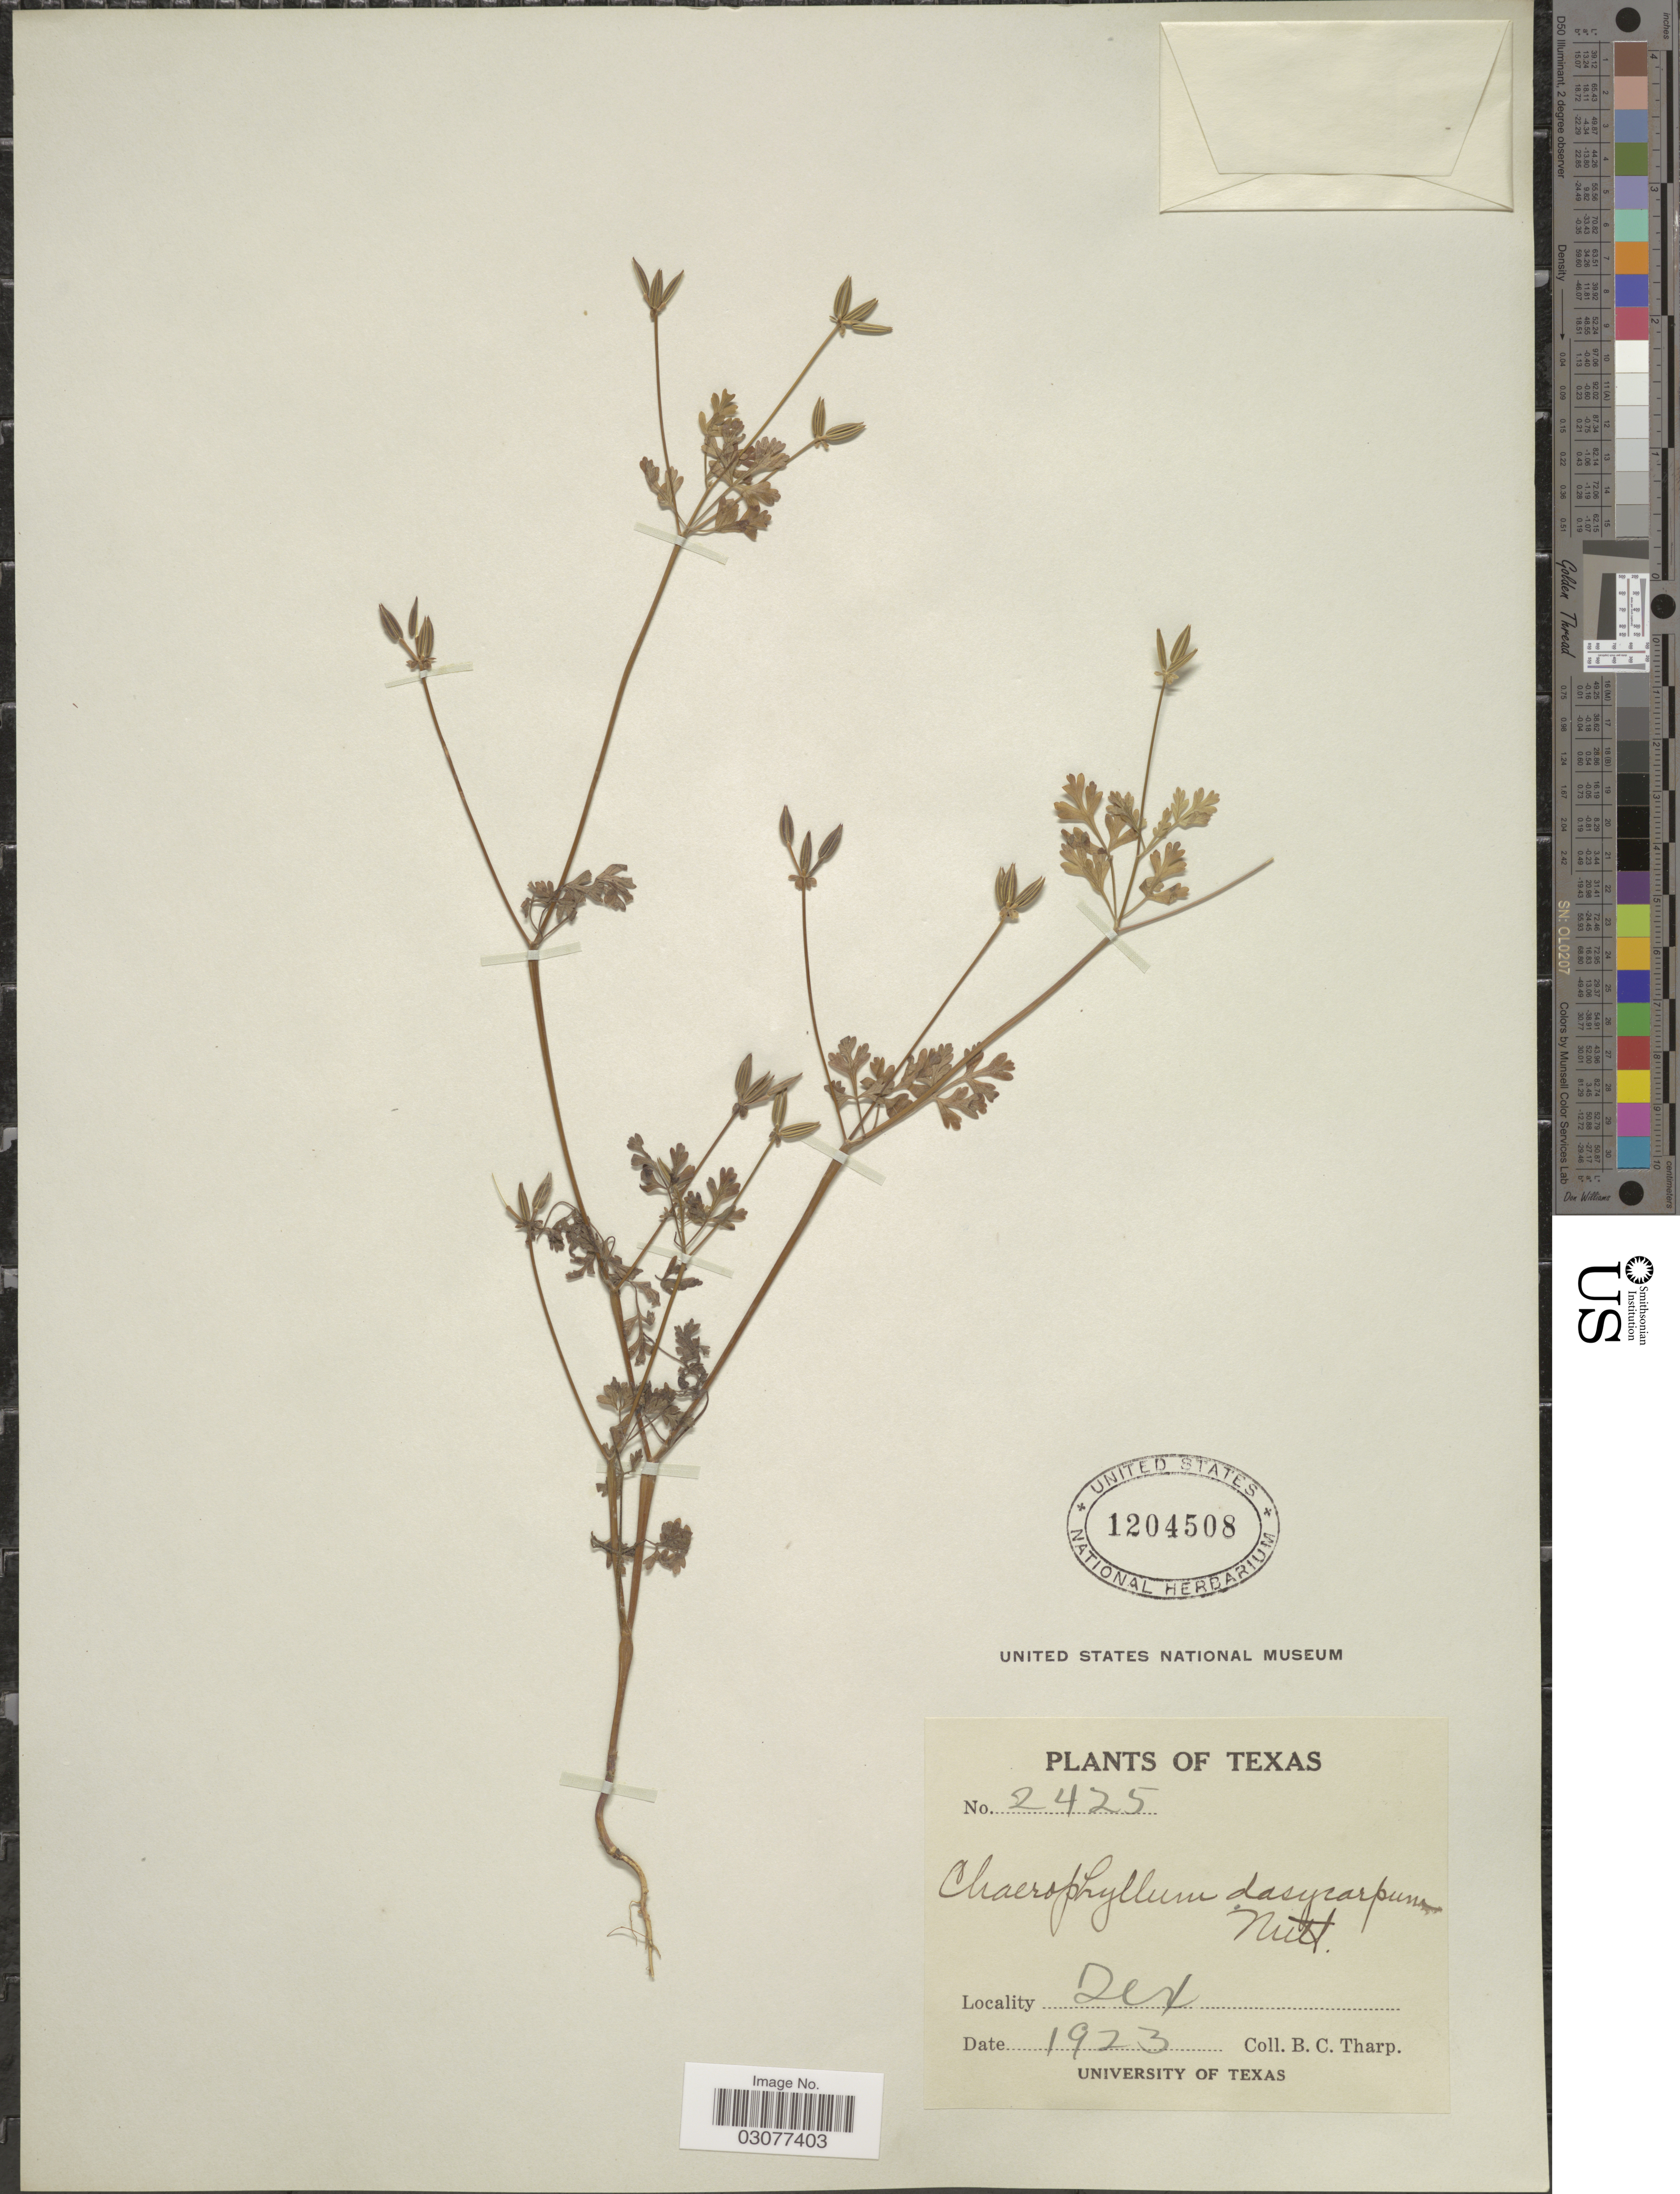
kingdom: Plantae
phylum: Tracheophyta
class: Magnoliopsida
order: Apiales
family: Apiaceae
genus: Chaerophyllum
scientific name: Chaerophyllum dasycarpum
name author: (Hook. ex S. Watson) Nutt.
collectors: B. C. Tharp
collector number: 2425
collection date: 1923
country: United States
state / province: Texas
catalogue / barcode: US 1204508